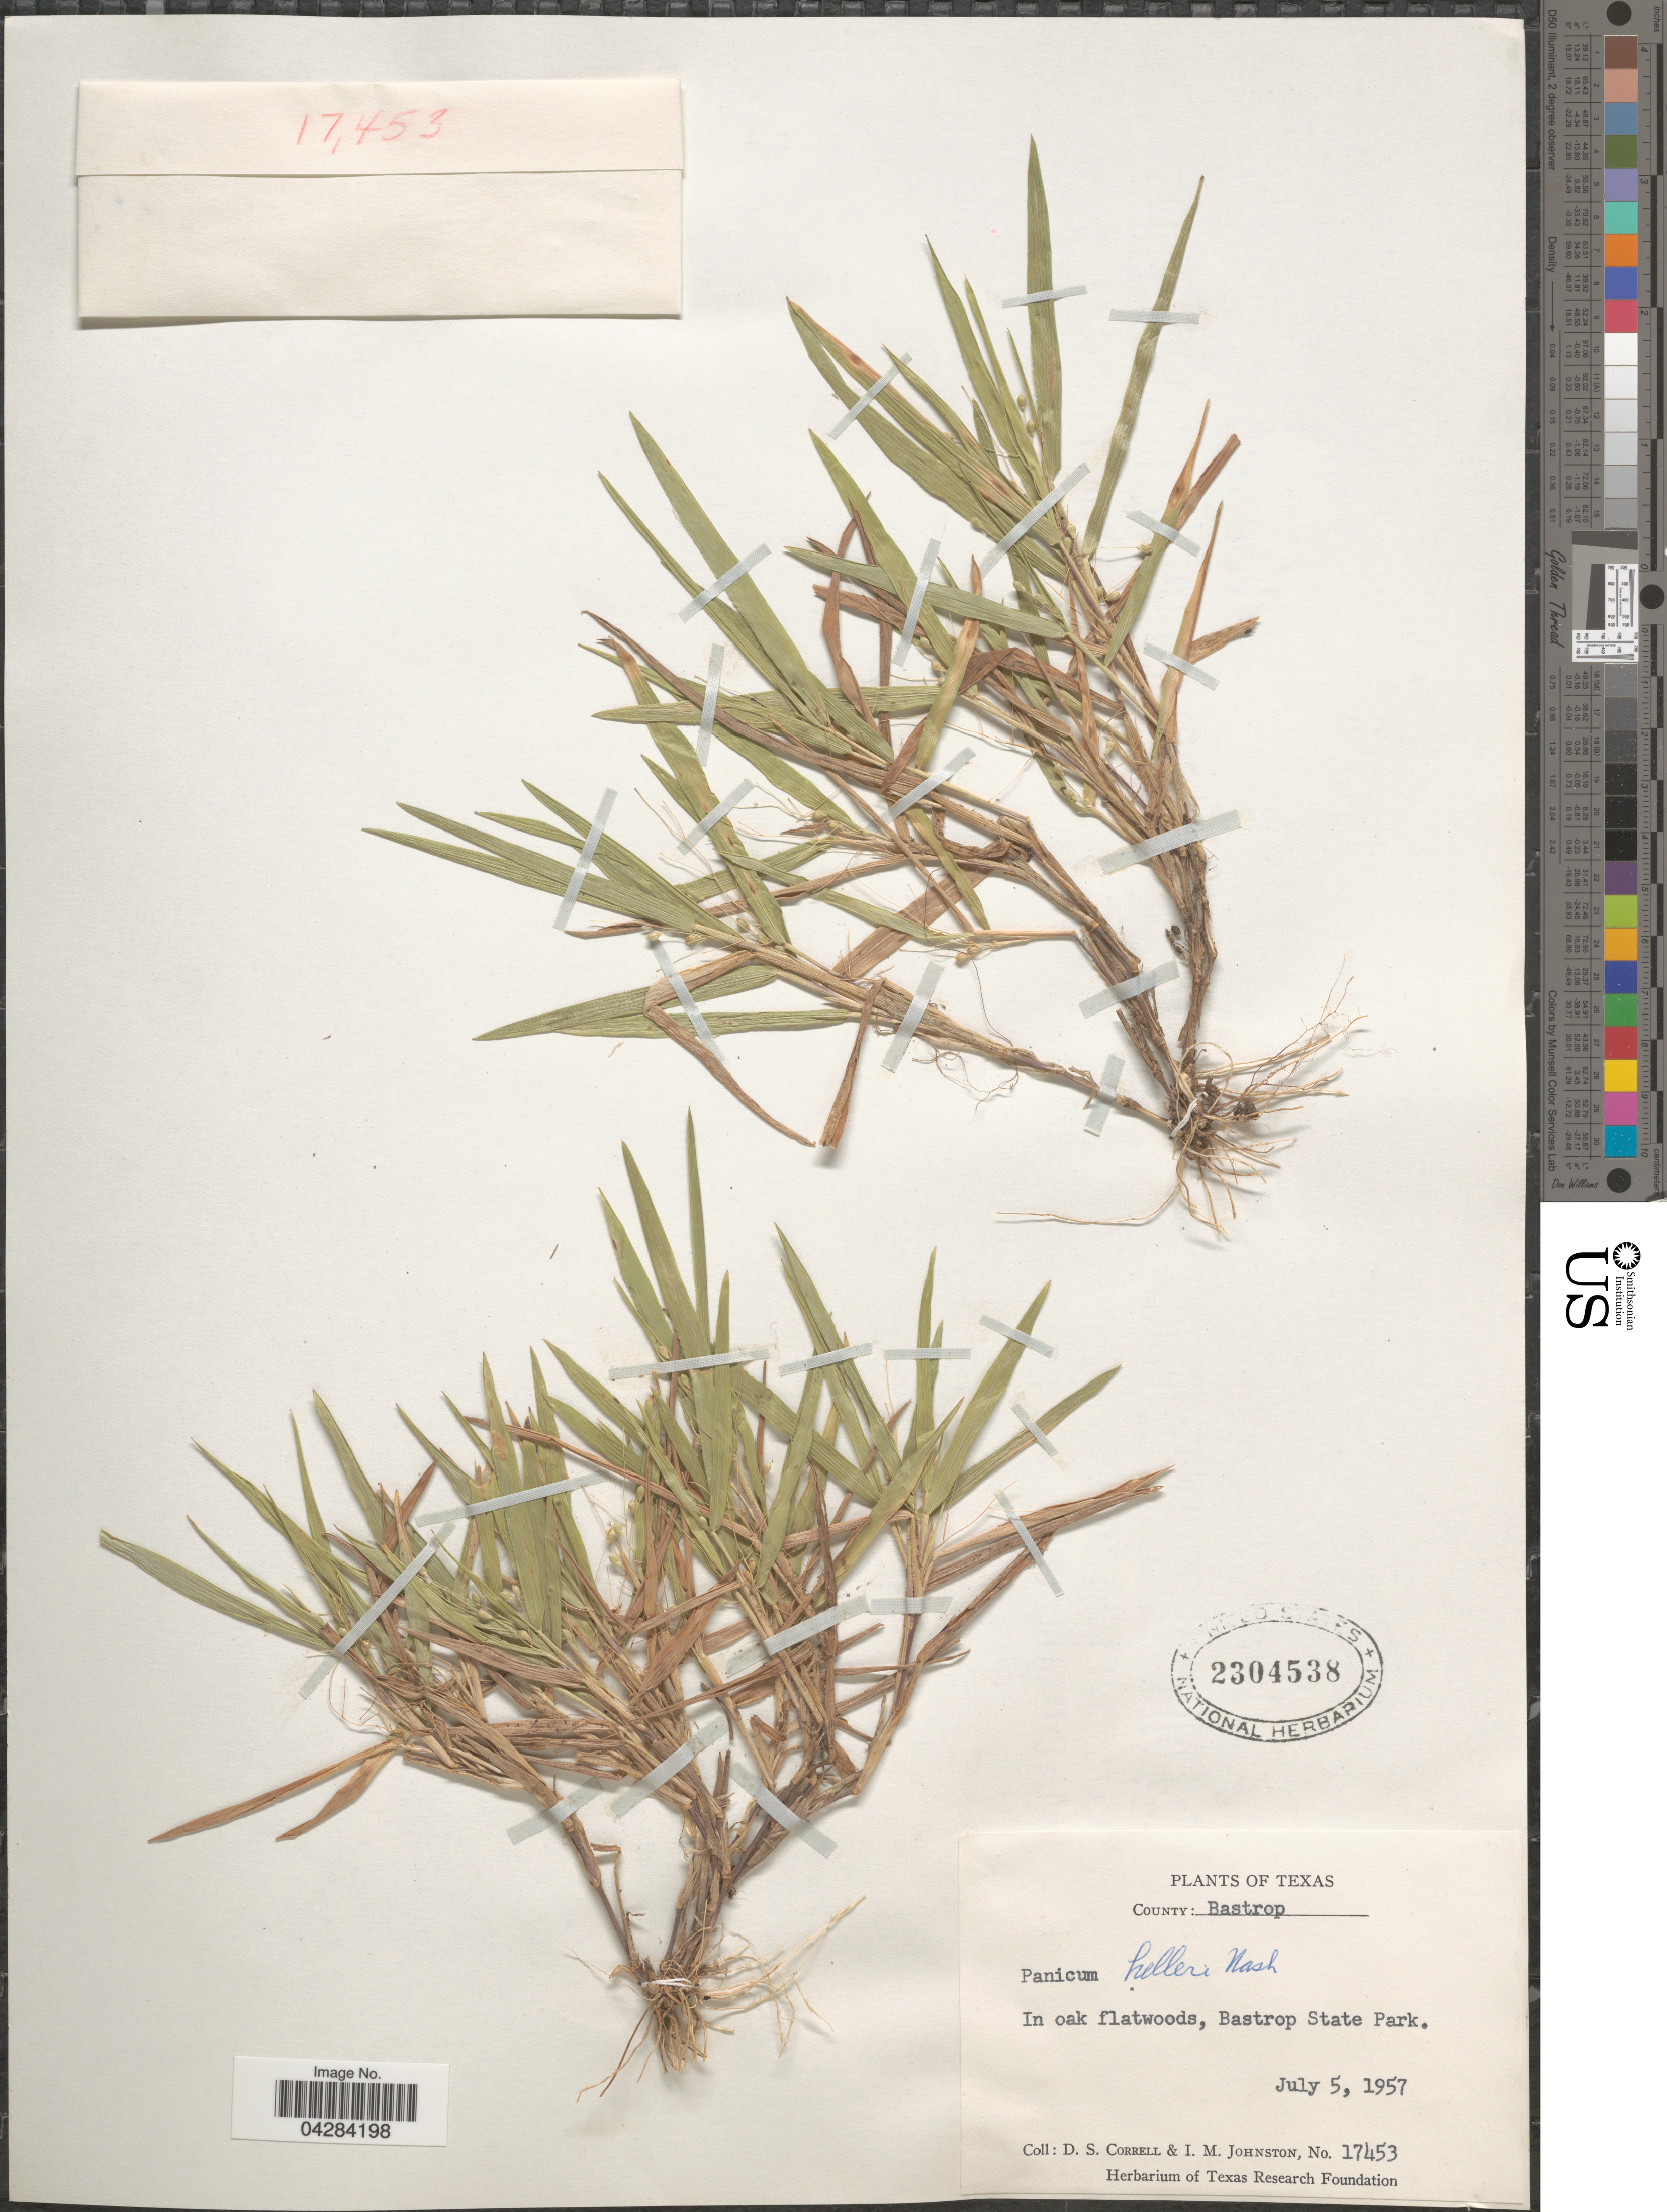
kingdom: Plantae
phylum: Tracheophyta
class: Liliopsida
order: Poales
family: Poaceae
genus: Dichanthelium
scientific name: Dichanthelium oligosanthes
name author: (Schult.) Gould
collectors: D. S. Correll & I.M. Johnston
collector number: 17453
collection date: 1957-07-05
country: United States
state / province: Texas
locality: County: Bastrop. In oak flatwoods, Bastrop State Park.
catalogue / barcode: US 2304538